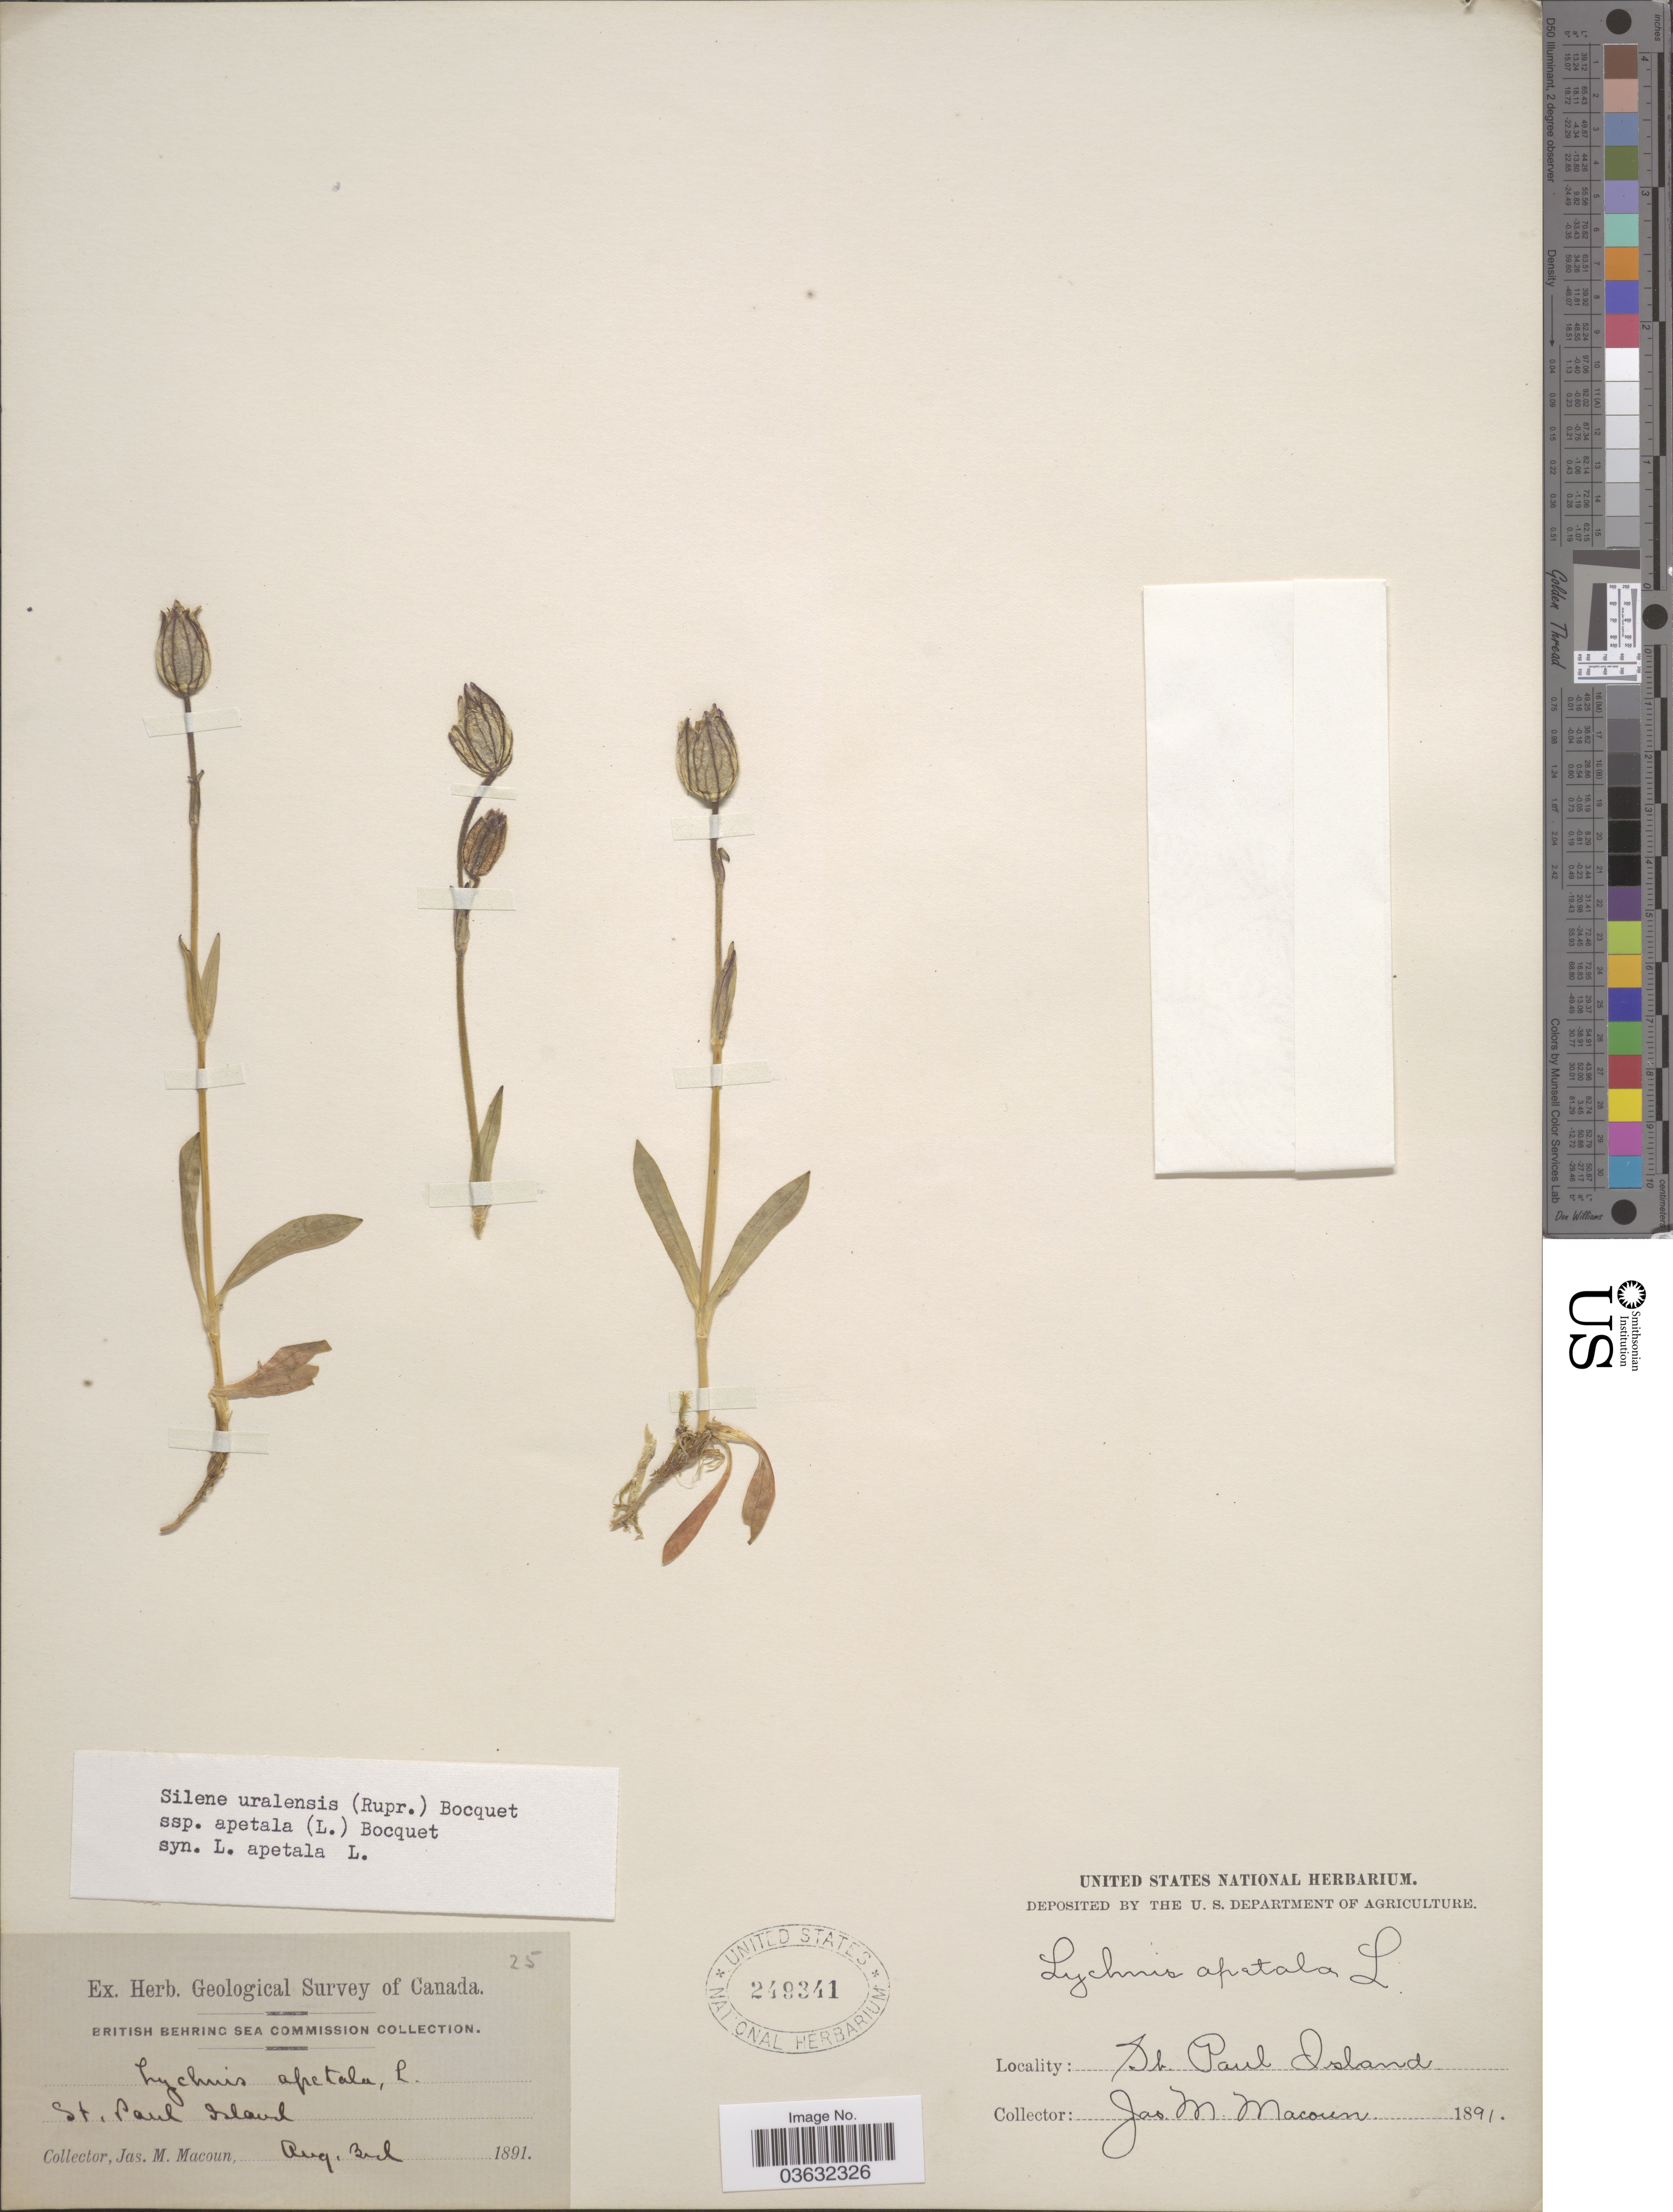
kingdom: Plantae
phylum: Tracheophyta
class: Magnoliopsida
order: Caryophyllales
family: Caryophyllaceae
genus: Silene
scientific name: Silene uralensis subsp. apetala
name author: (L.) Bocquet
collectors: J. M. Macoun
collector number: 25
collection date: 1891-08-03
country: United States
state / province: Alaska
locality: British Behring Sea, St. Paul Island.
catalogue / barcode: US 249341